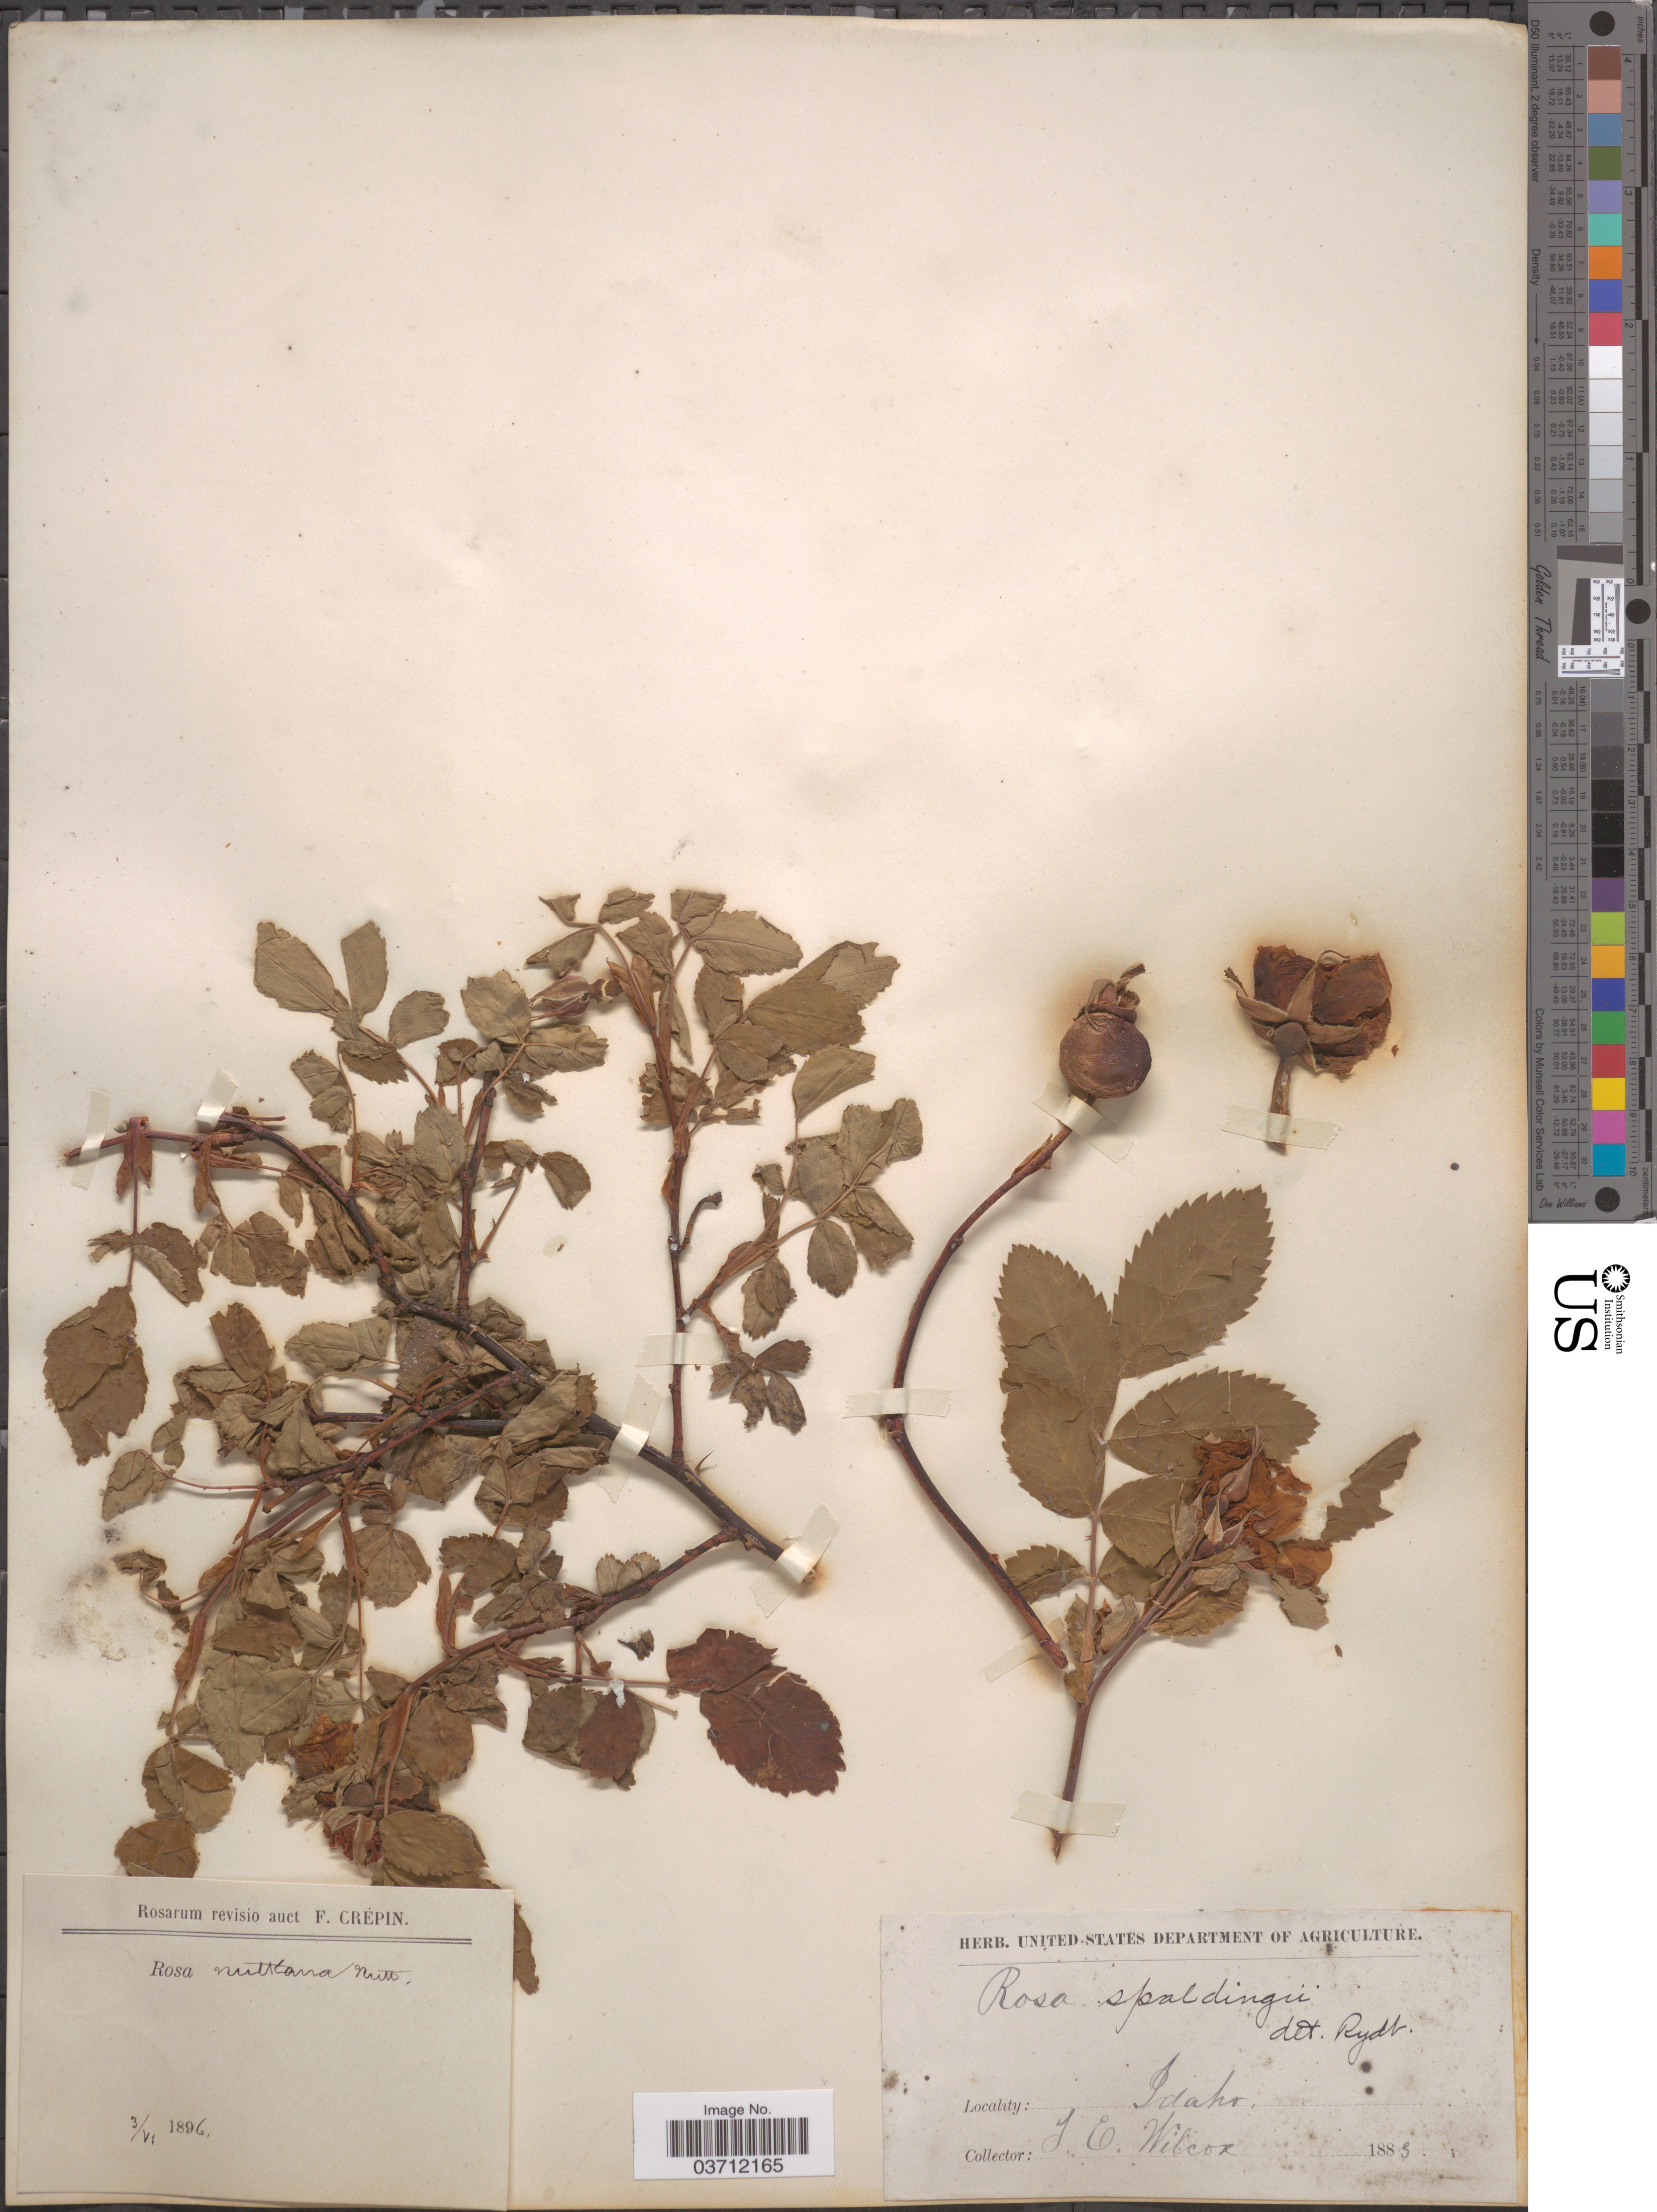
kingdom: Plantae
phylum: Tracheophyta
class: Magnoliopsida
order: Rosales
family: Rosaceae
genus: Rosa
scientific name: Rosa spaldingii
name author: Crép. ex Rydb.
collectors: T. E. Wilcox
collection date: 1883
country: United States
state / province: Idaho